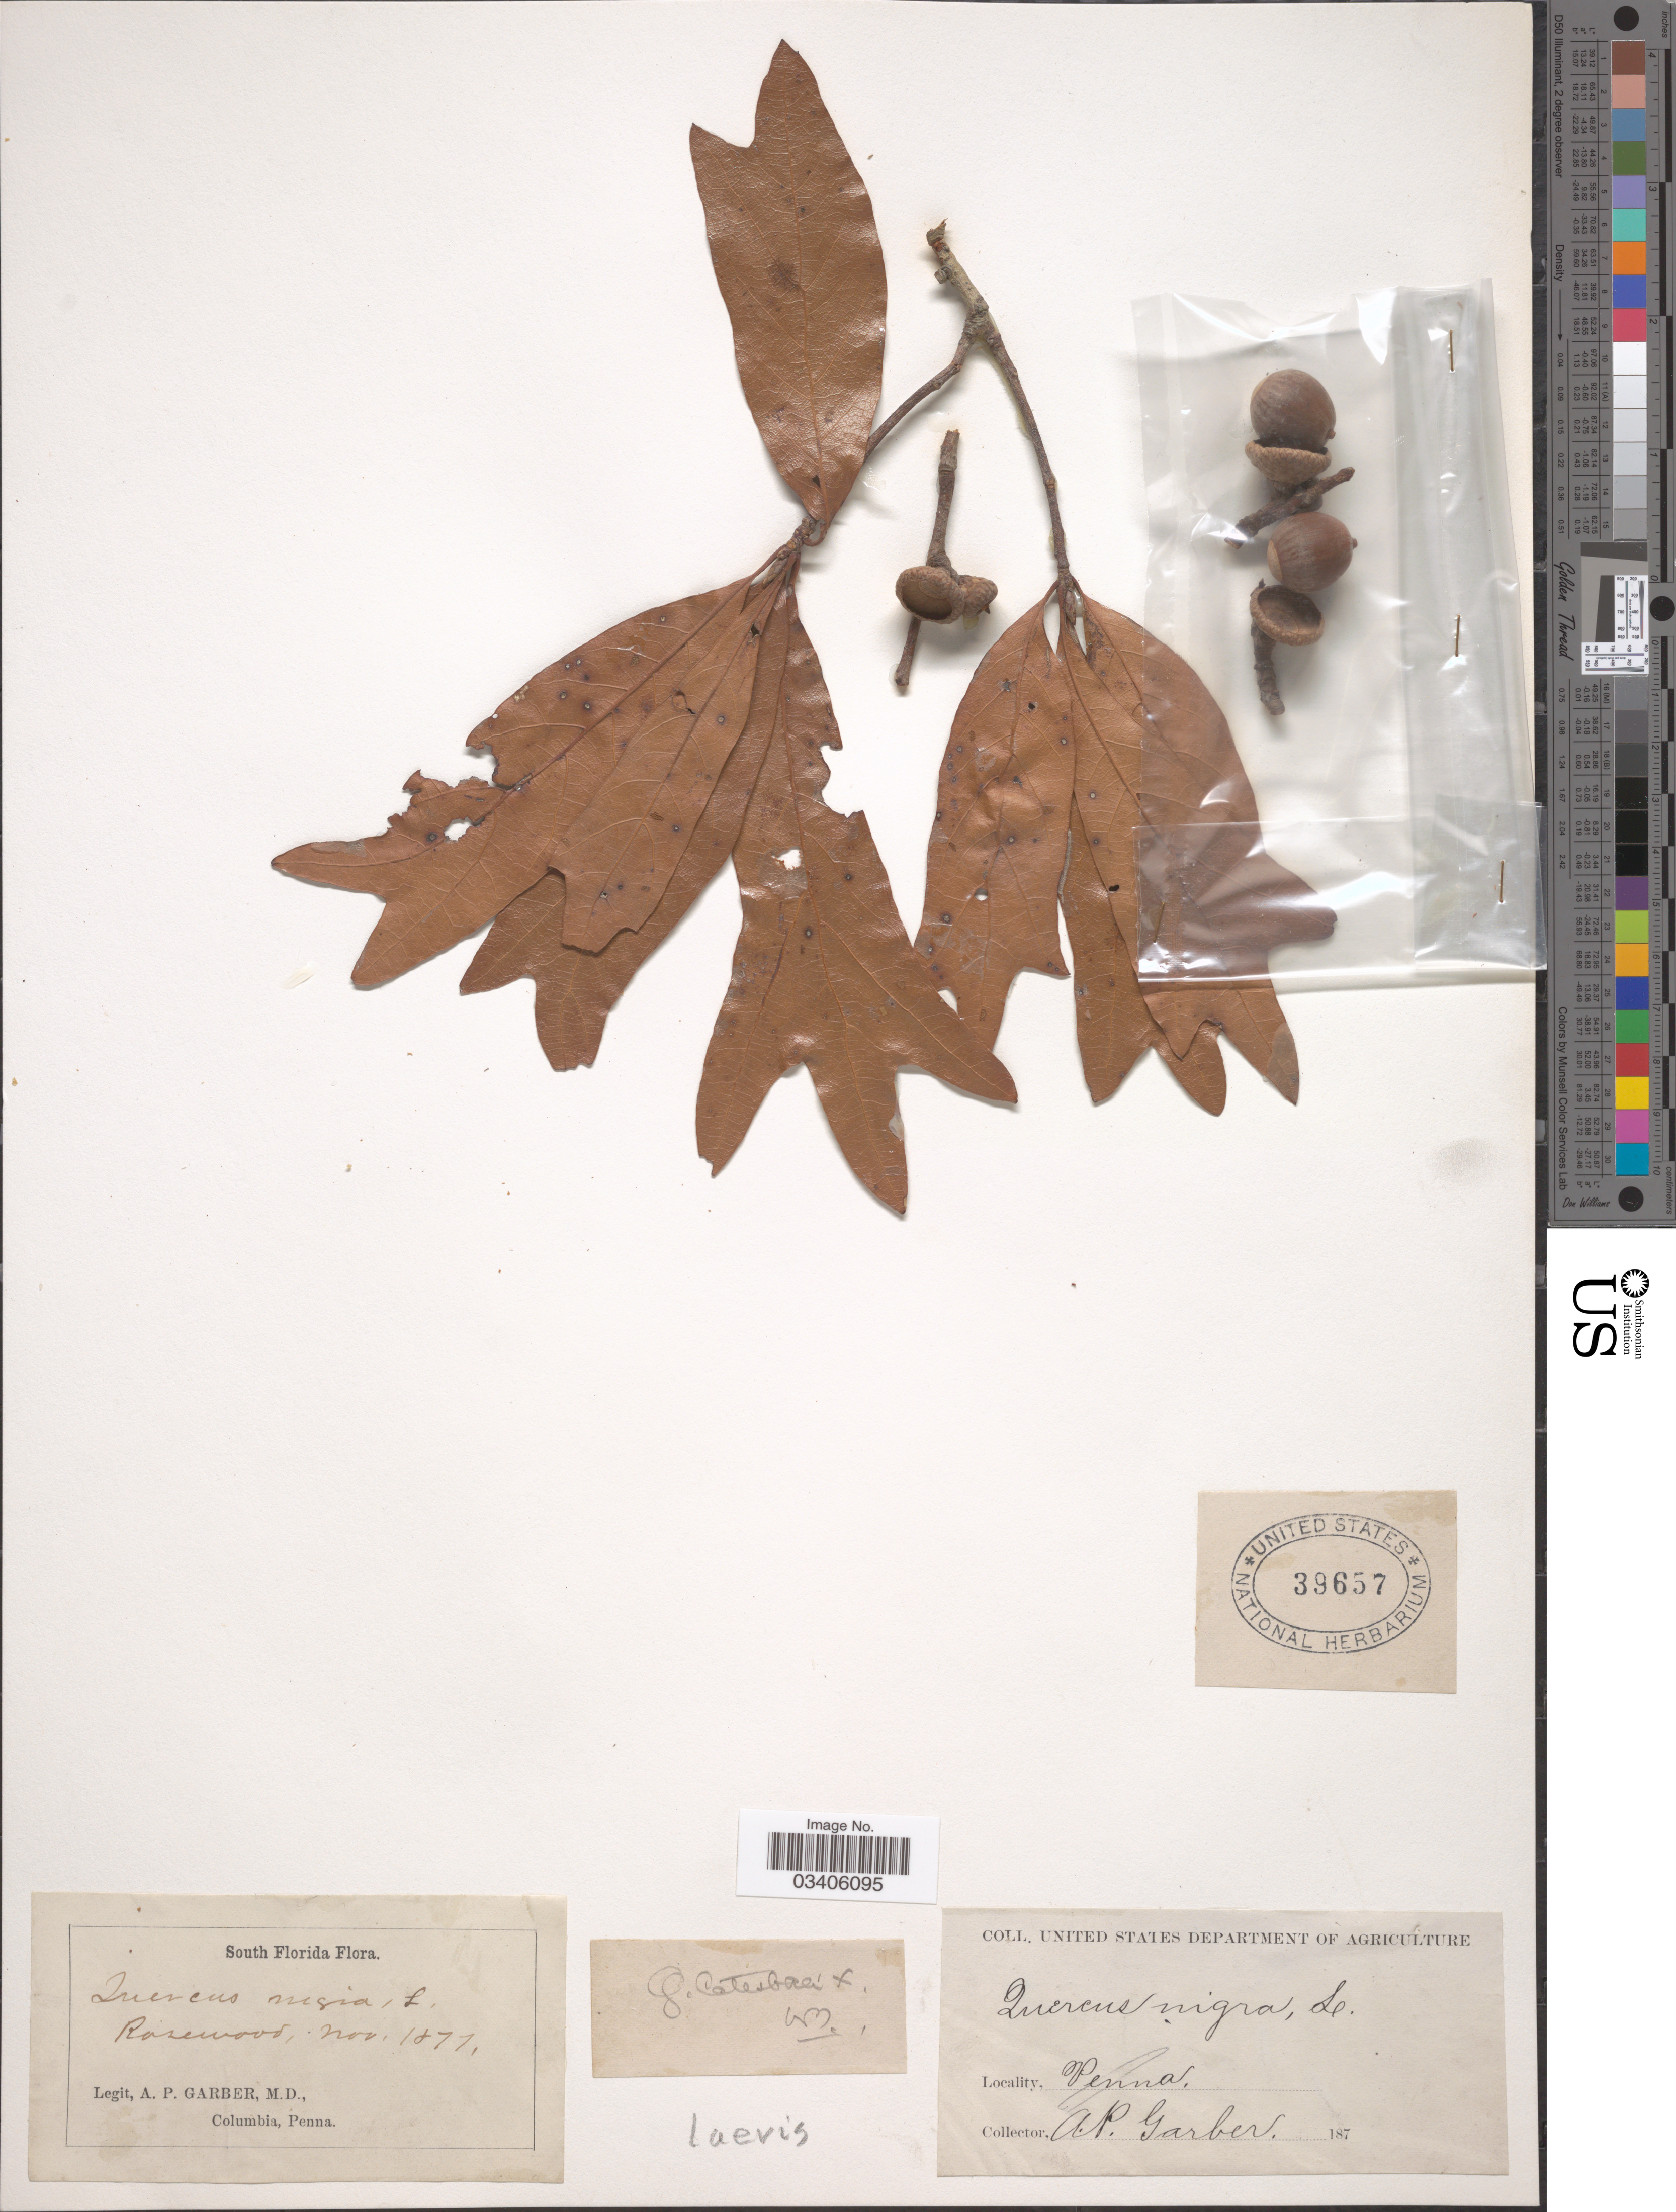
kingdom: Plantae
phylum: Tracheophyta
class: Magnoliopsida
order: Fagales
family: Fagaceae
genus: Quercus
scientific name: Quercus laevis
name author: Walter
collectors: A. P. Garber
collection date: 1877-11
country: United States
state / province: Florida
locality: South Florida. Rosewood.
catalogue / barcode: US 39657